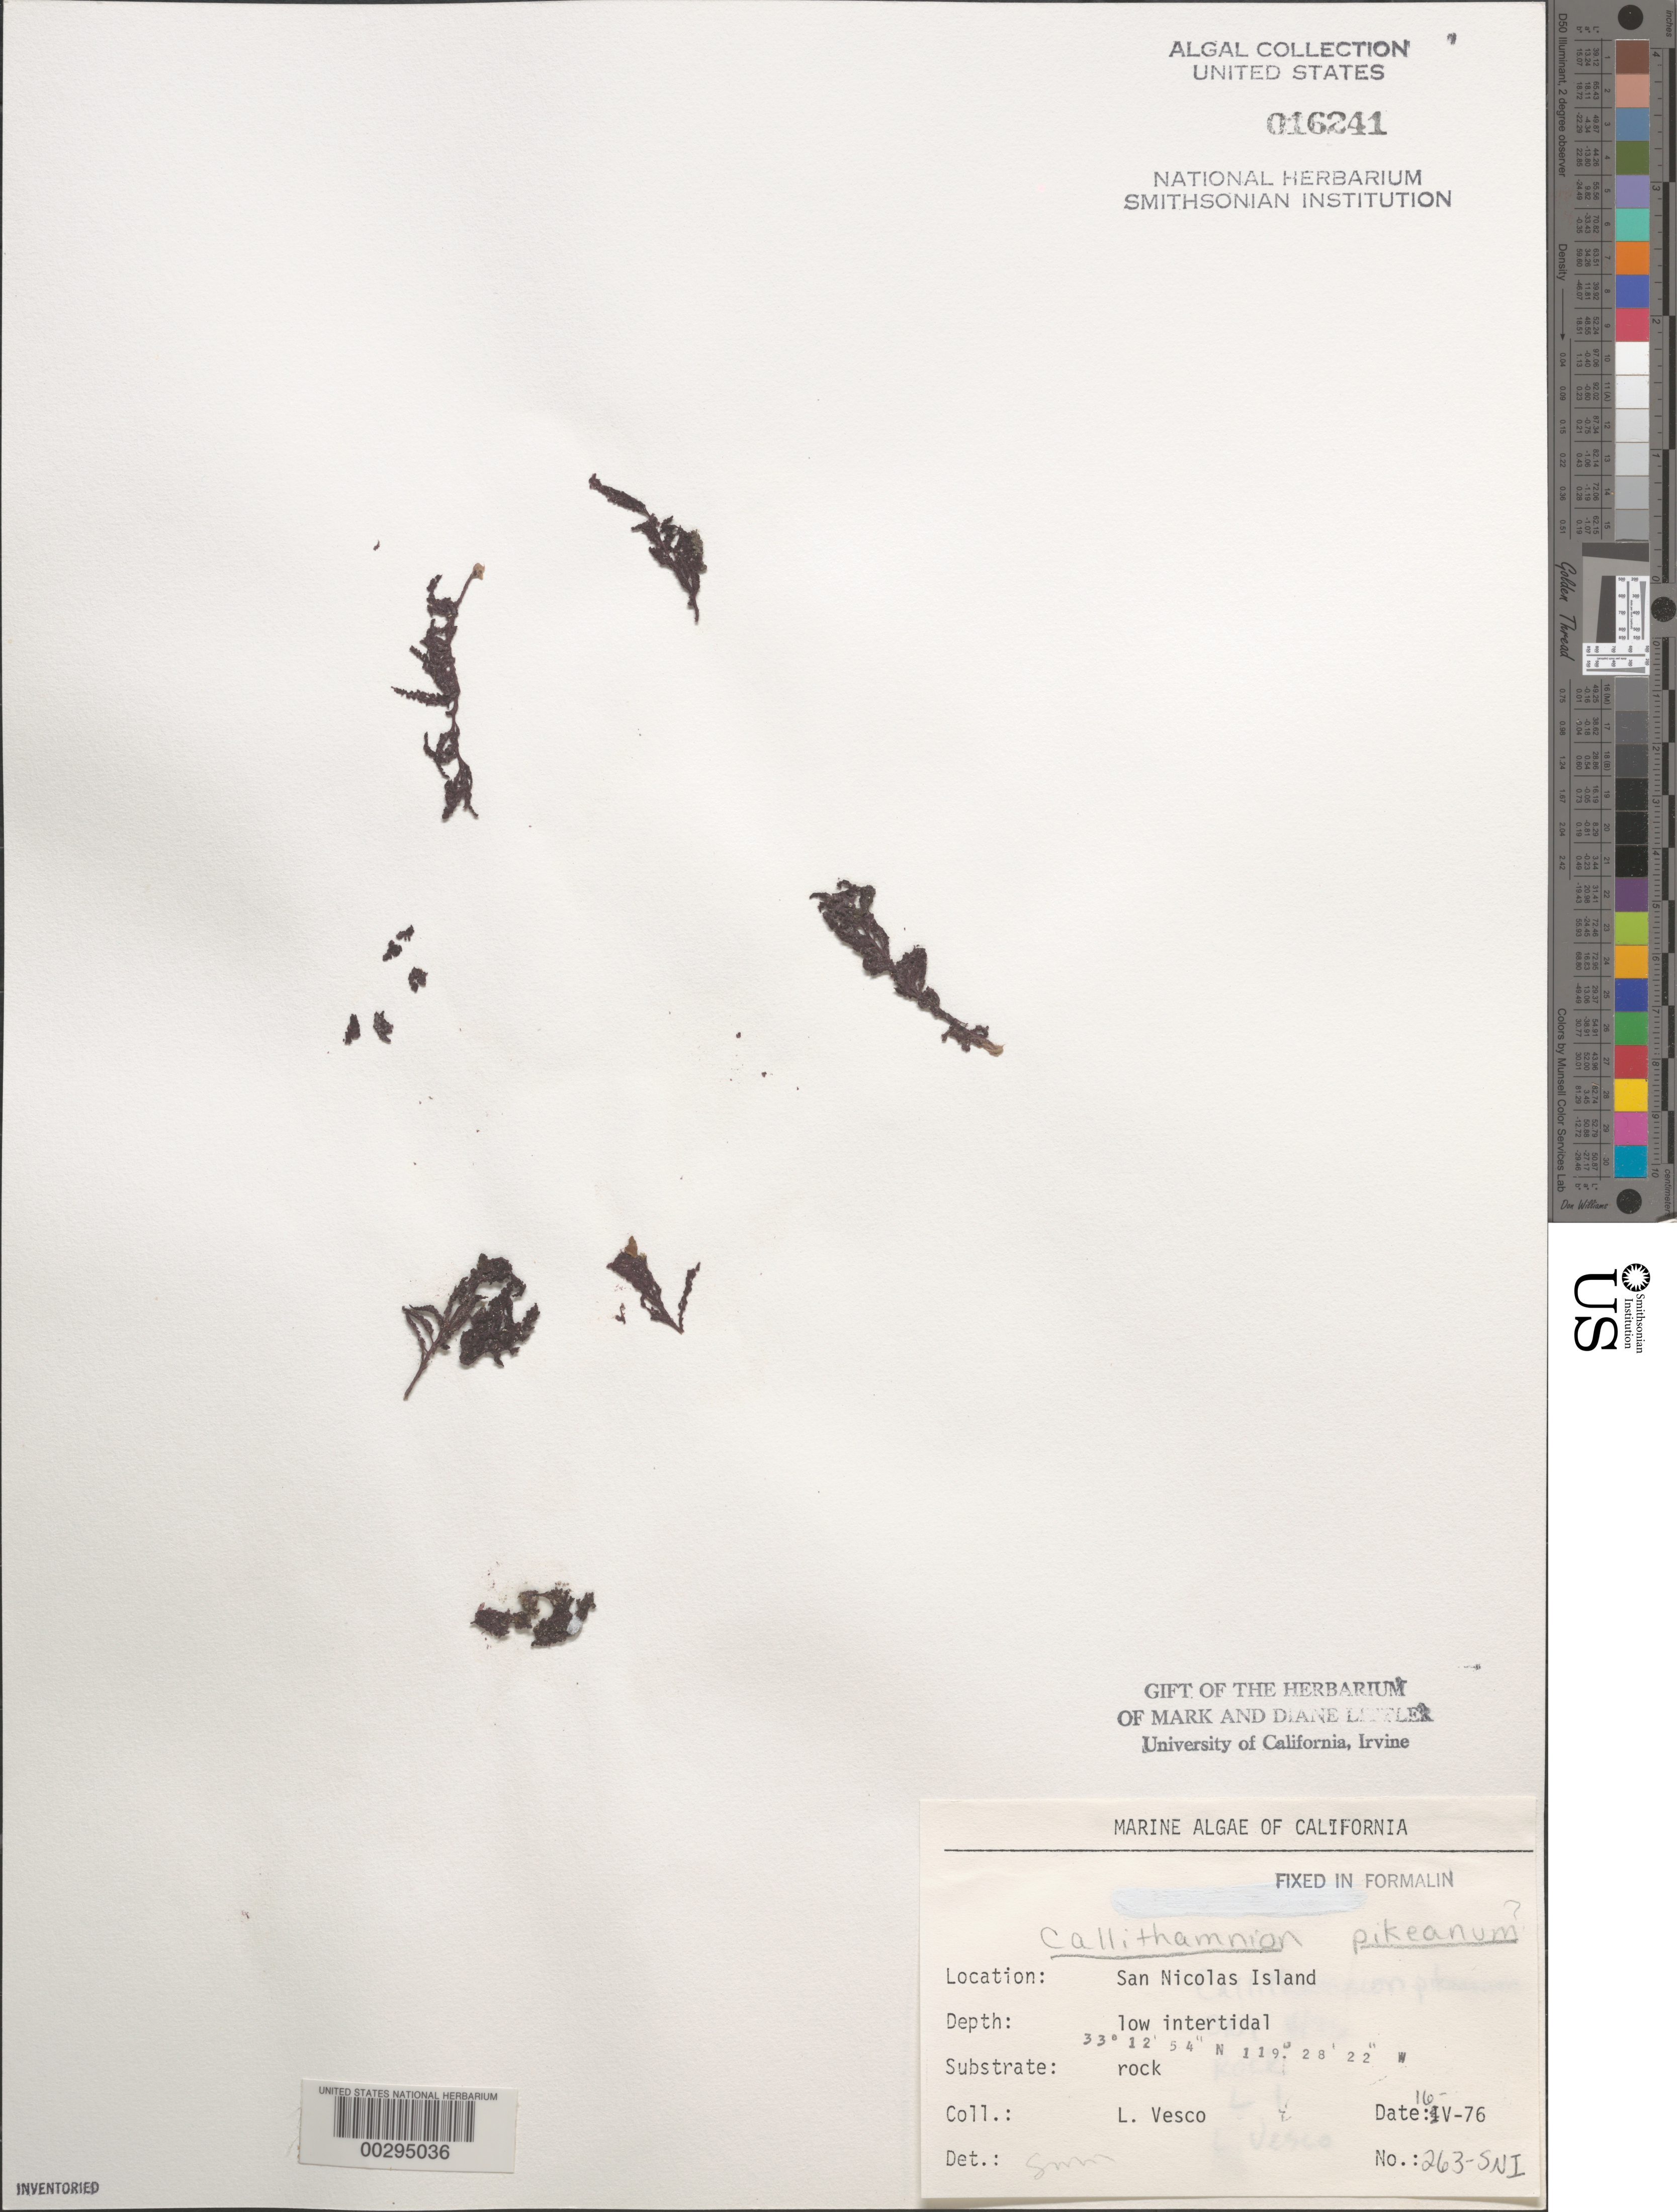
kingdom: Plantae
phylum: Rhodophyta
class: Florideophyceae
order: Ceramiales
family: Callithamniaceae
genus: Callithamnion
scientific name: Callithamnion pikeanum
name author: Harv.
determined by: Murray, S. N.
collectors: L. Vesco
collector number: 263-sni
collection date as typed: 16 May 1976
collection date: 1976-05-16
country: United States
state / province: California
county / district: Ventura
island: San Nicolas Island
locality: Dutch Harbor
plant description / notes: BLM-SOCALBIGHT Rocky Intertidal Survey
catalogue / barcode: US 16241